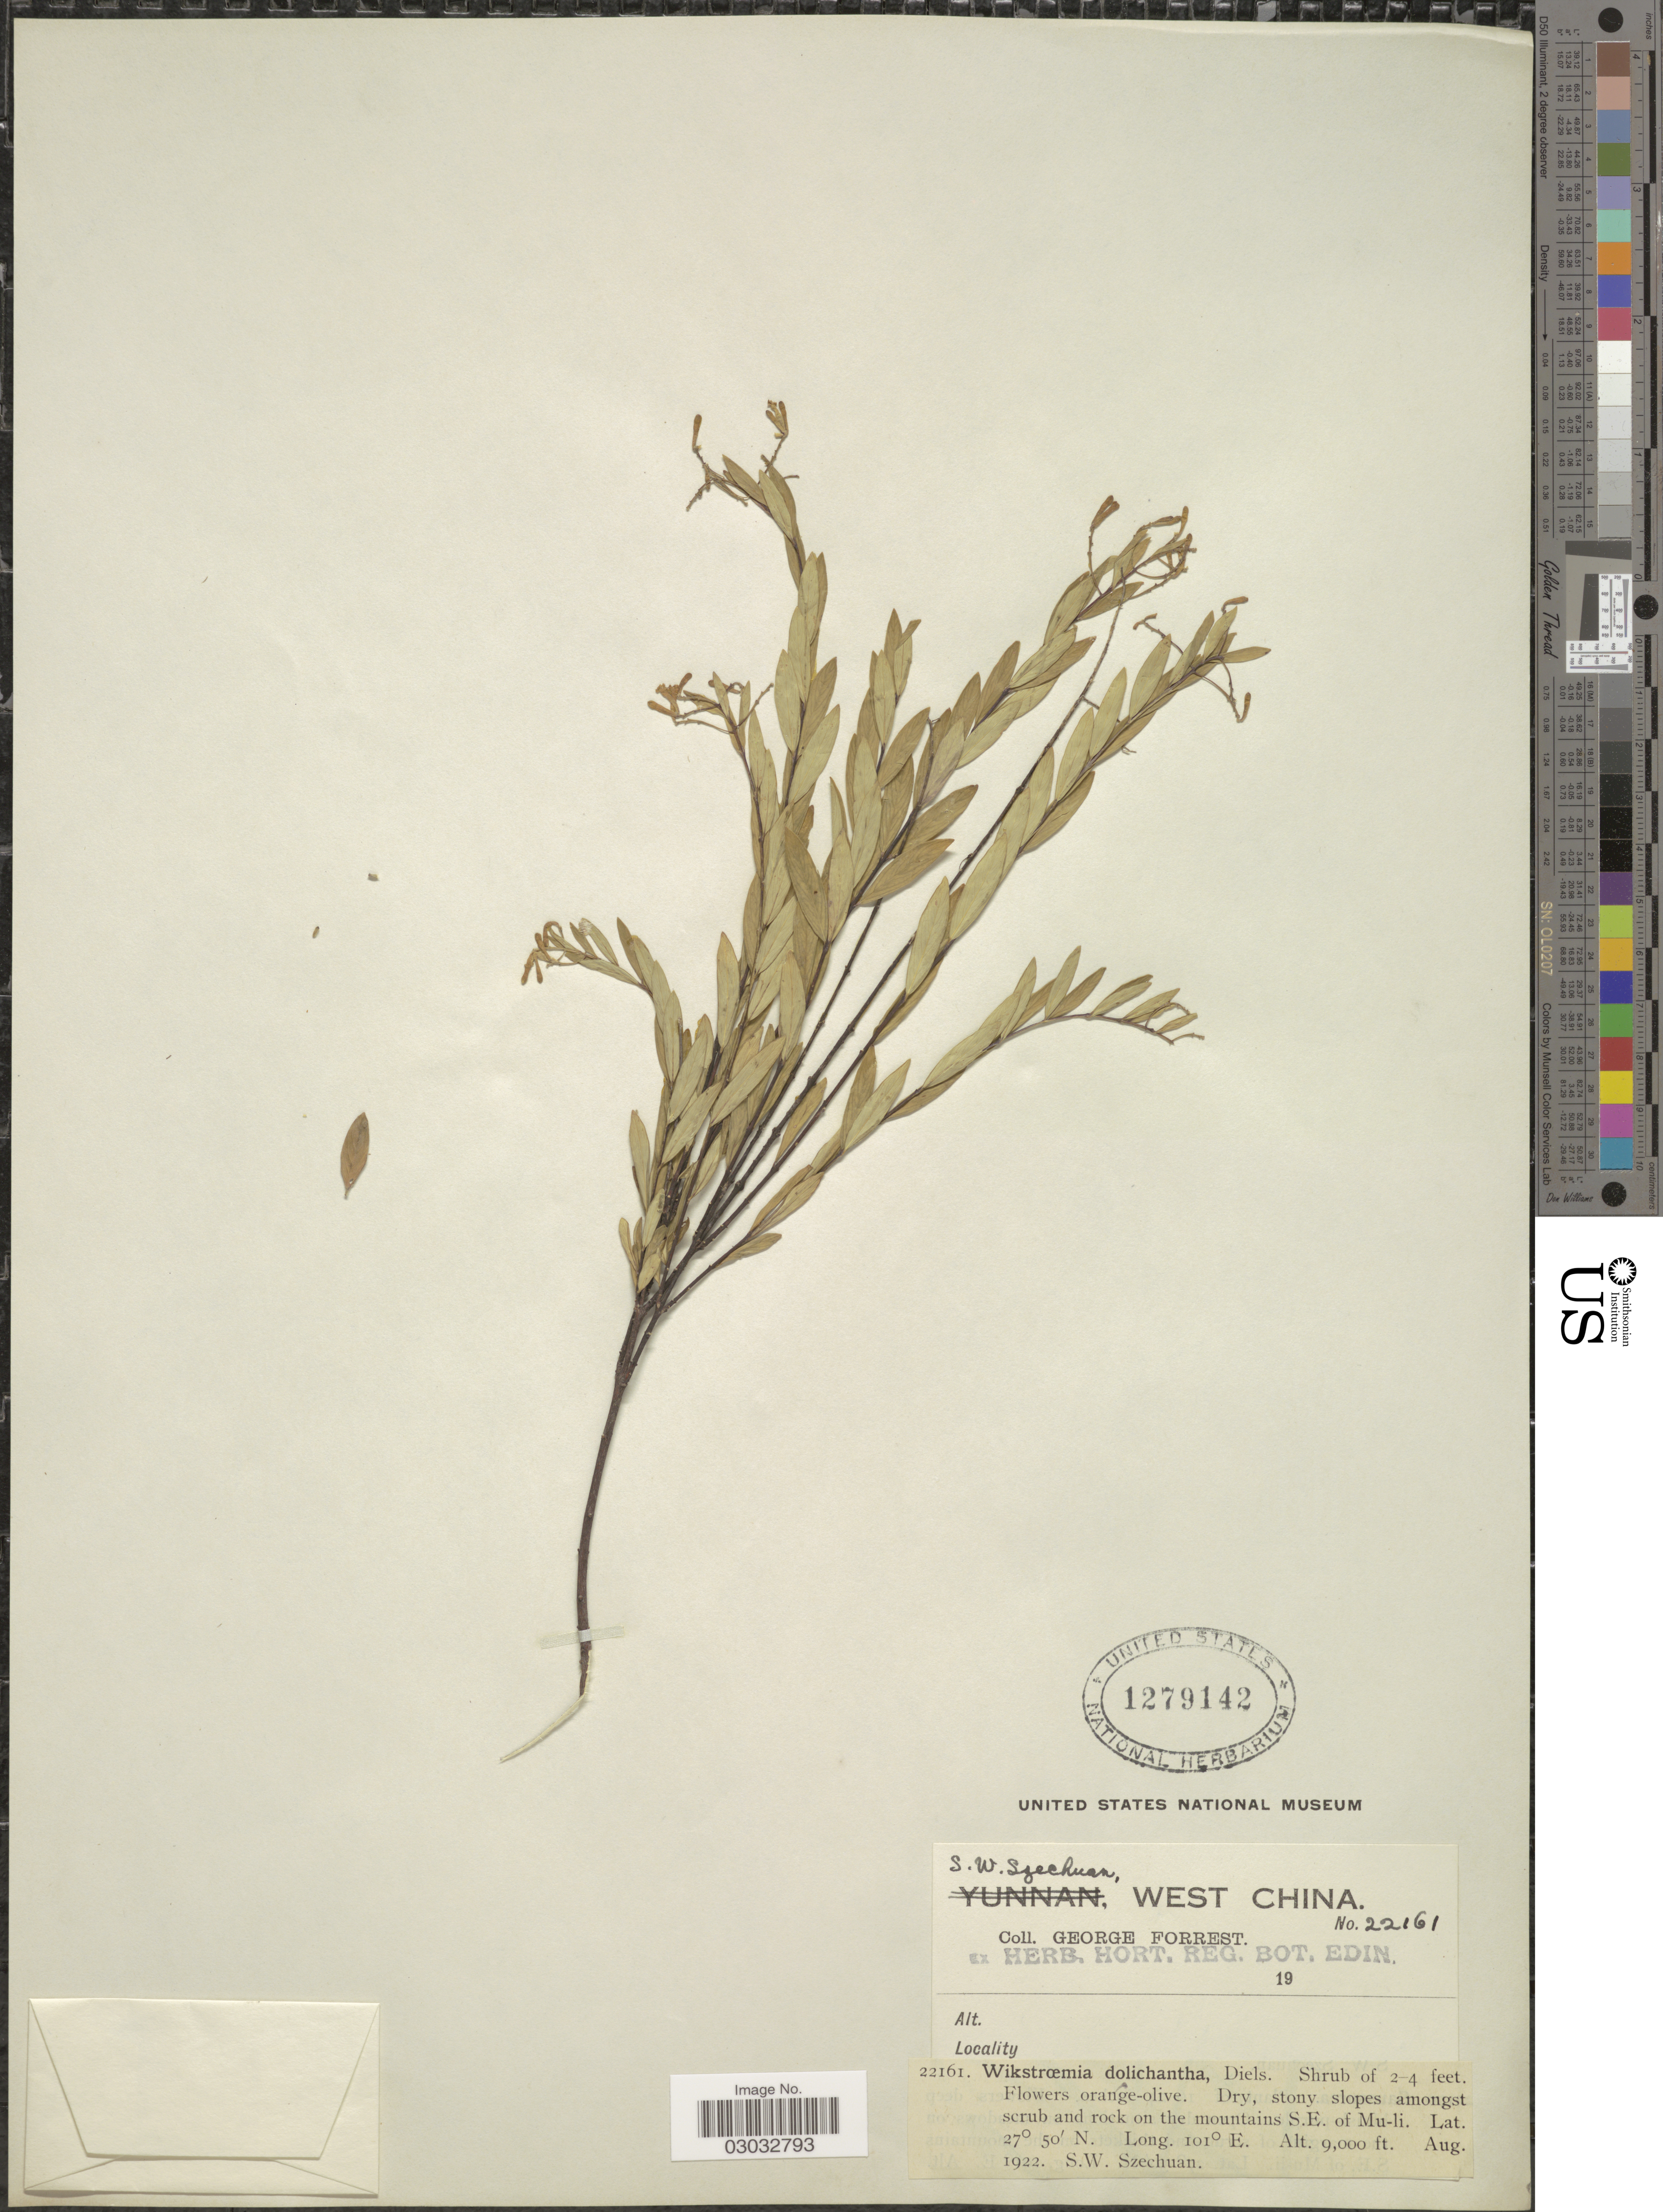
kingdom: Plantae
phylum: Tracheophyta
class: Magnoliopsida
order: Malvales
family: Thymelaeaceae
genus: Wikstroemia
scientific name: Wikstroemia dolichantha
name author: Diels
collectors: G. Forrest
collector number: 22161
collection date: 1922-08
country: China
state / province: Sichuan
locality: S.W. Szechuan, West China, Dry, stony slopes amongst scrub and rock on the mountains S.E. of Mu-li.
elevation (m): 2743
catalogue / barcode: US 1279142